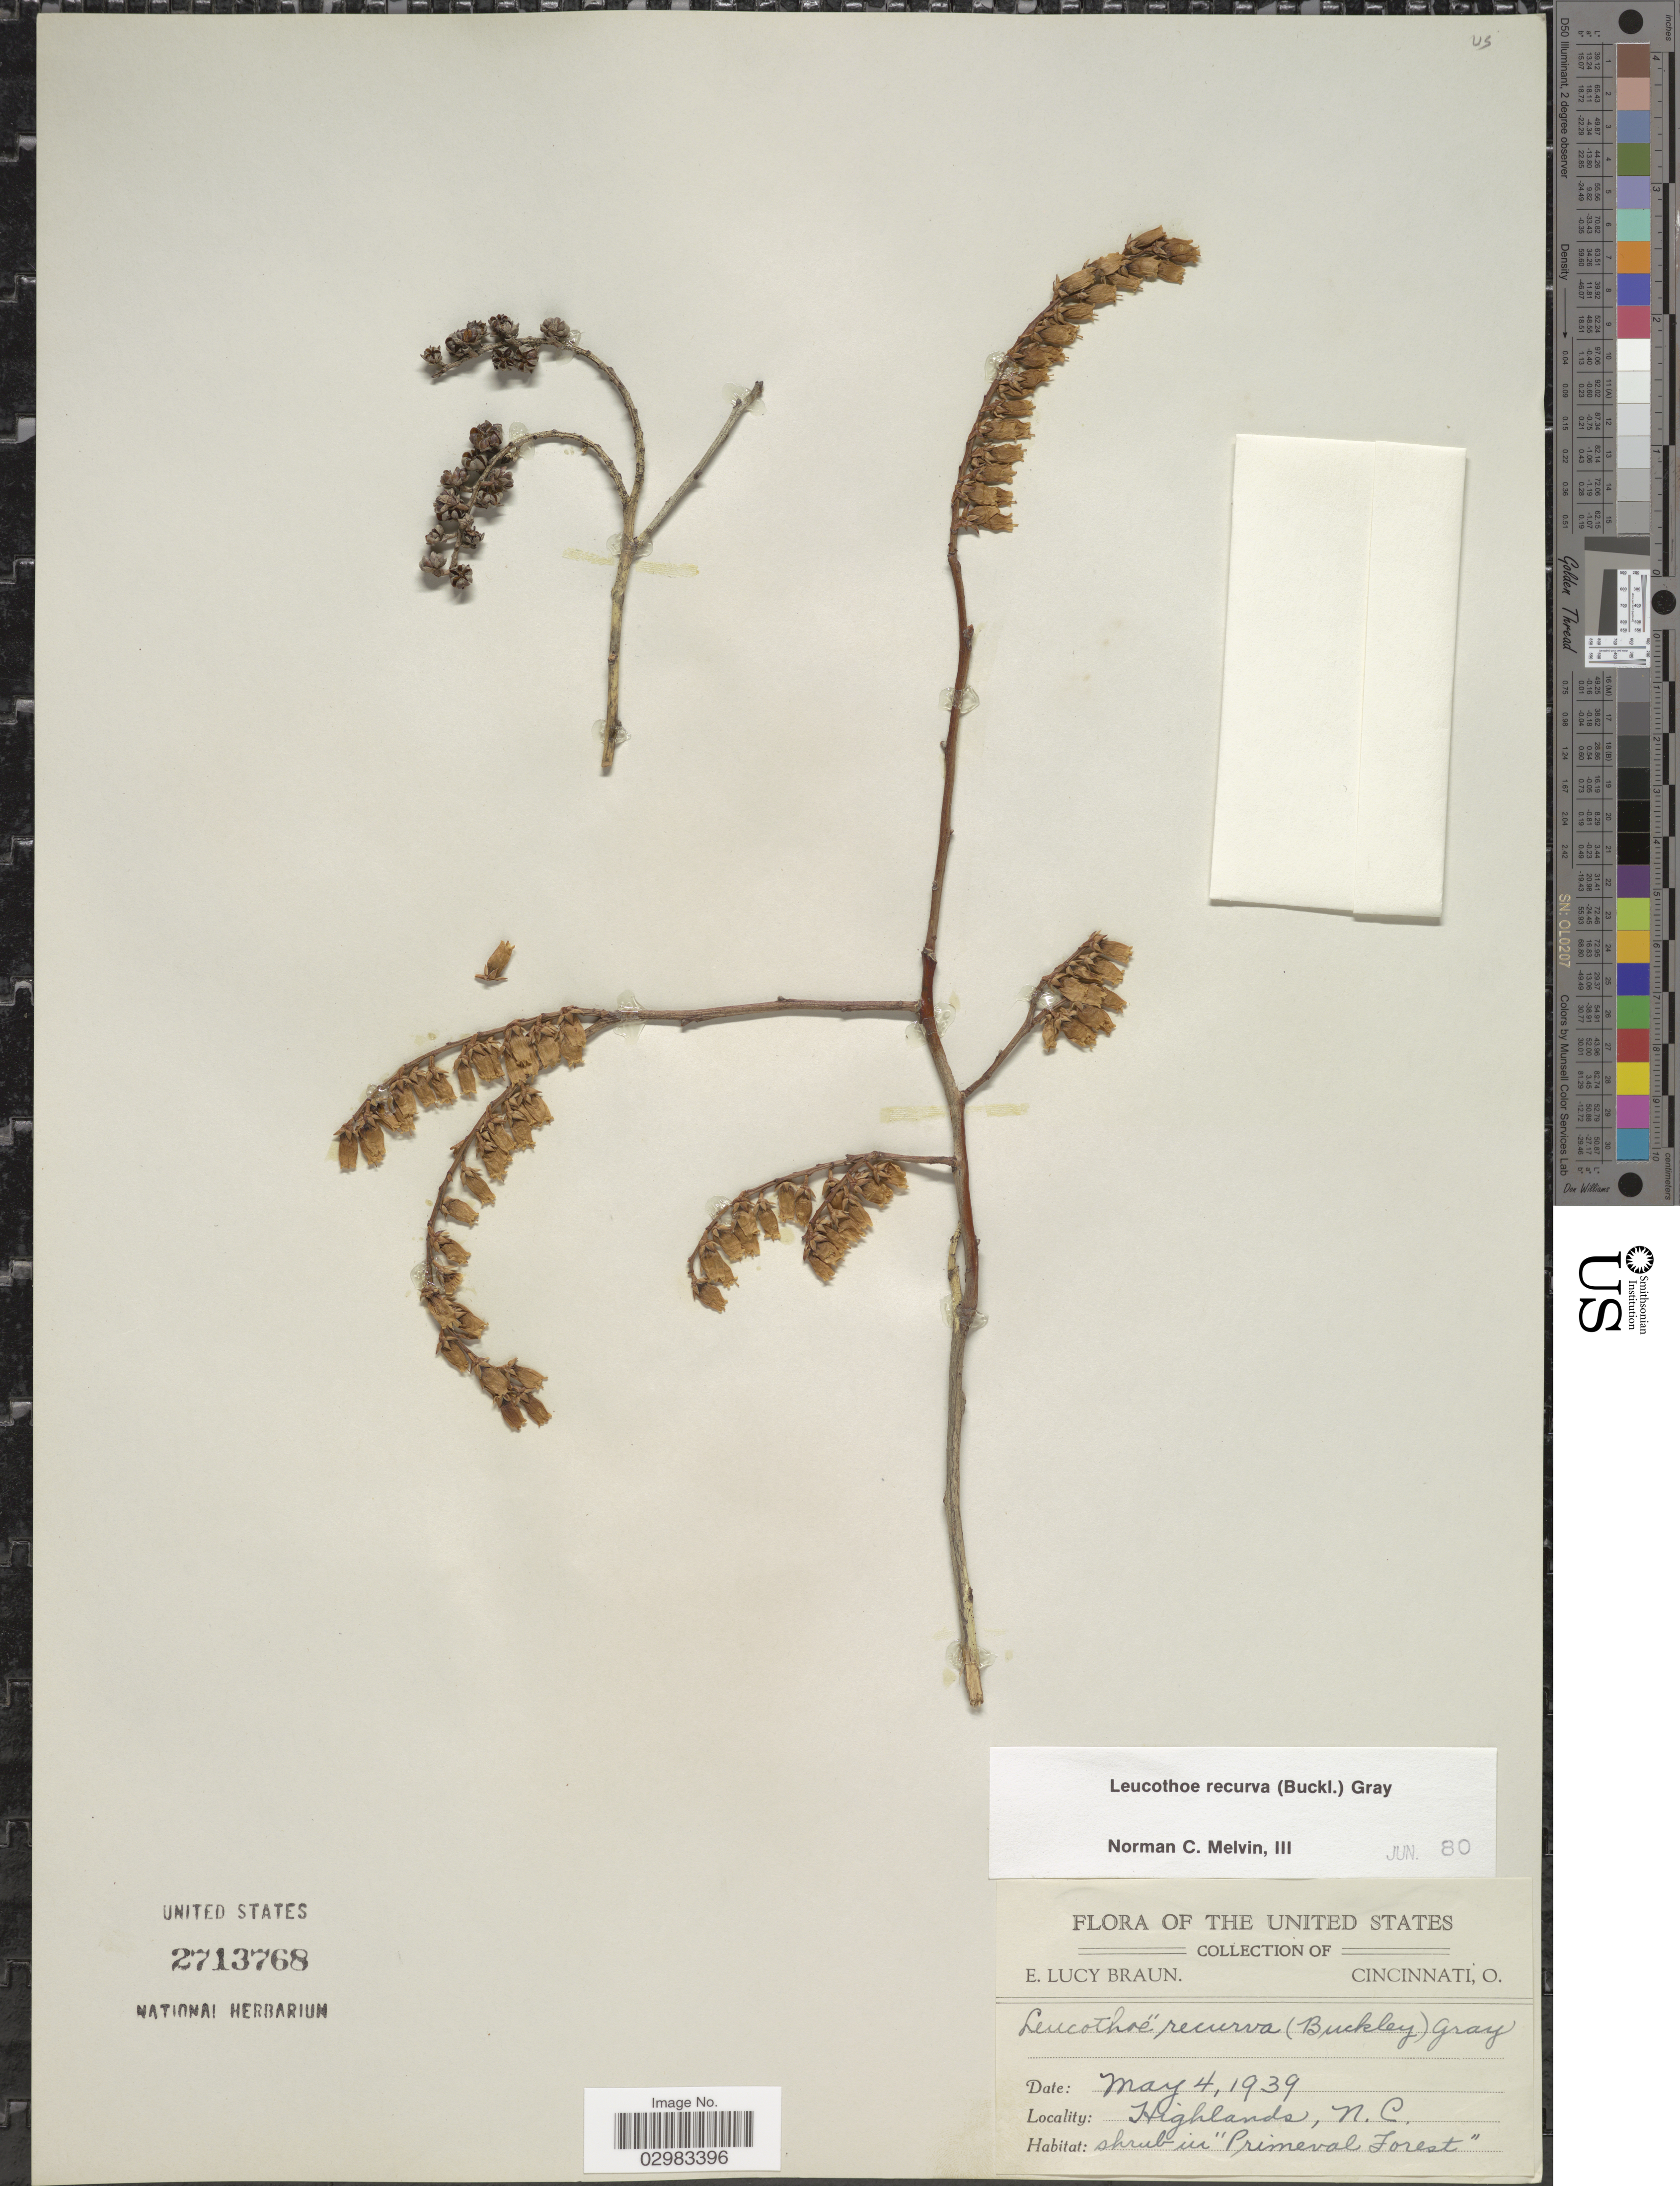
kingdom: Plantae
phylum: Tracheophyta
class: Magnoliopsida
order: Ericales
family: Ericaceae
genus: Leucothoe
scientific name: Leucothoë recurva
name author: (Buckley) A. Gray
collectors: E. L. Braun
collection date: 1939-05-04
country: United States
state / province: North Carolina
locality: Highlands.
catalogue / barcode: US 2713768